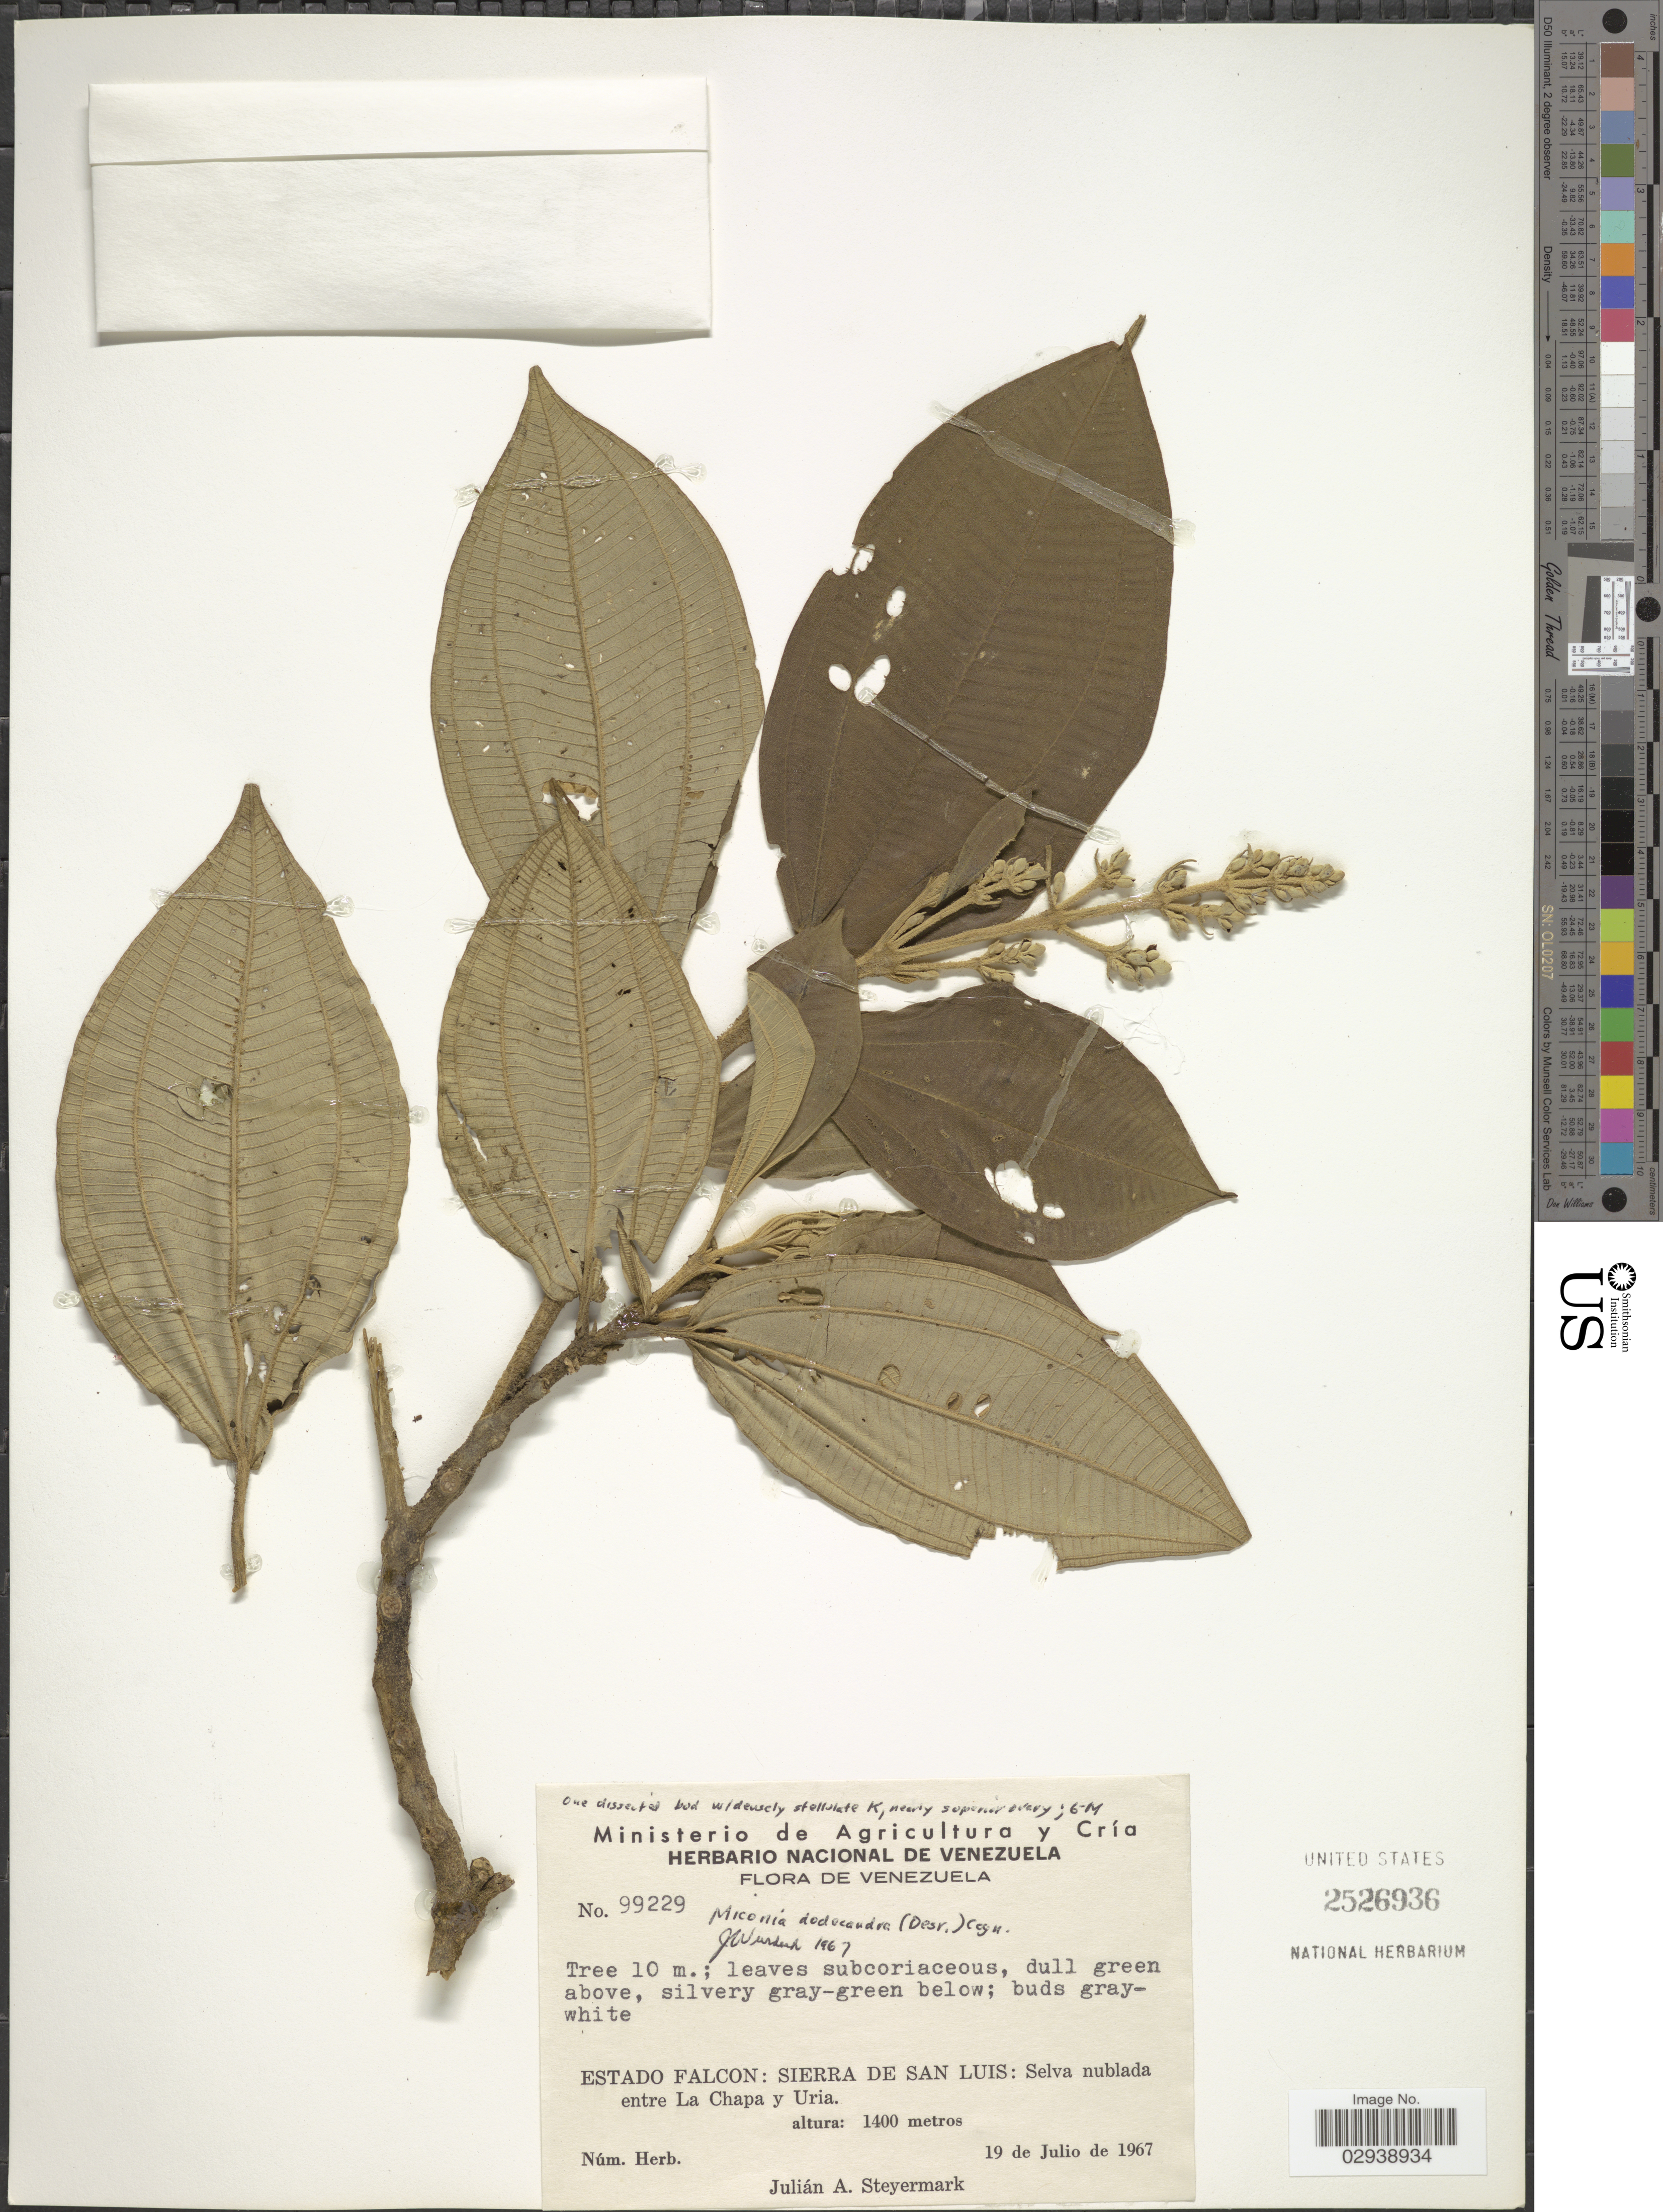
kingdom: Plantae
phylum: Tracheophyta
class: Magnoliopsida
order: Myrtales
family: Melastomataceae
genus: Miconia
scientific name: Miconia dodecandra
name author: Cogn.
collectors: J. Steyermark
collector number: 99229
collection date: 1967-07-19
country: Venezuela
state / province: Falcón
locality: Estado Falcon: Sierra De San Luis: Selva nublada entre La Chapa y Uria.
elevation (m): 1400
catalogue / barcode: US 2526936